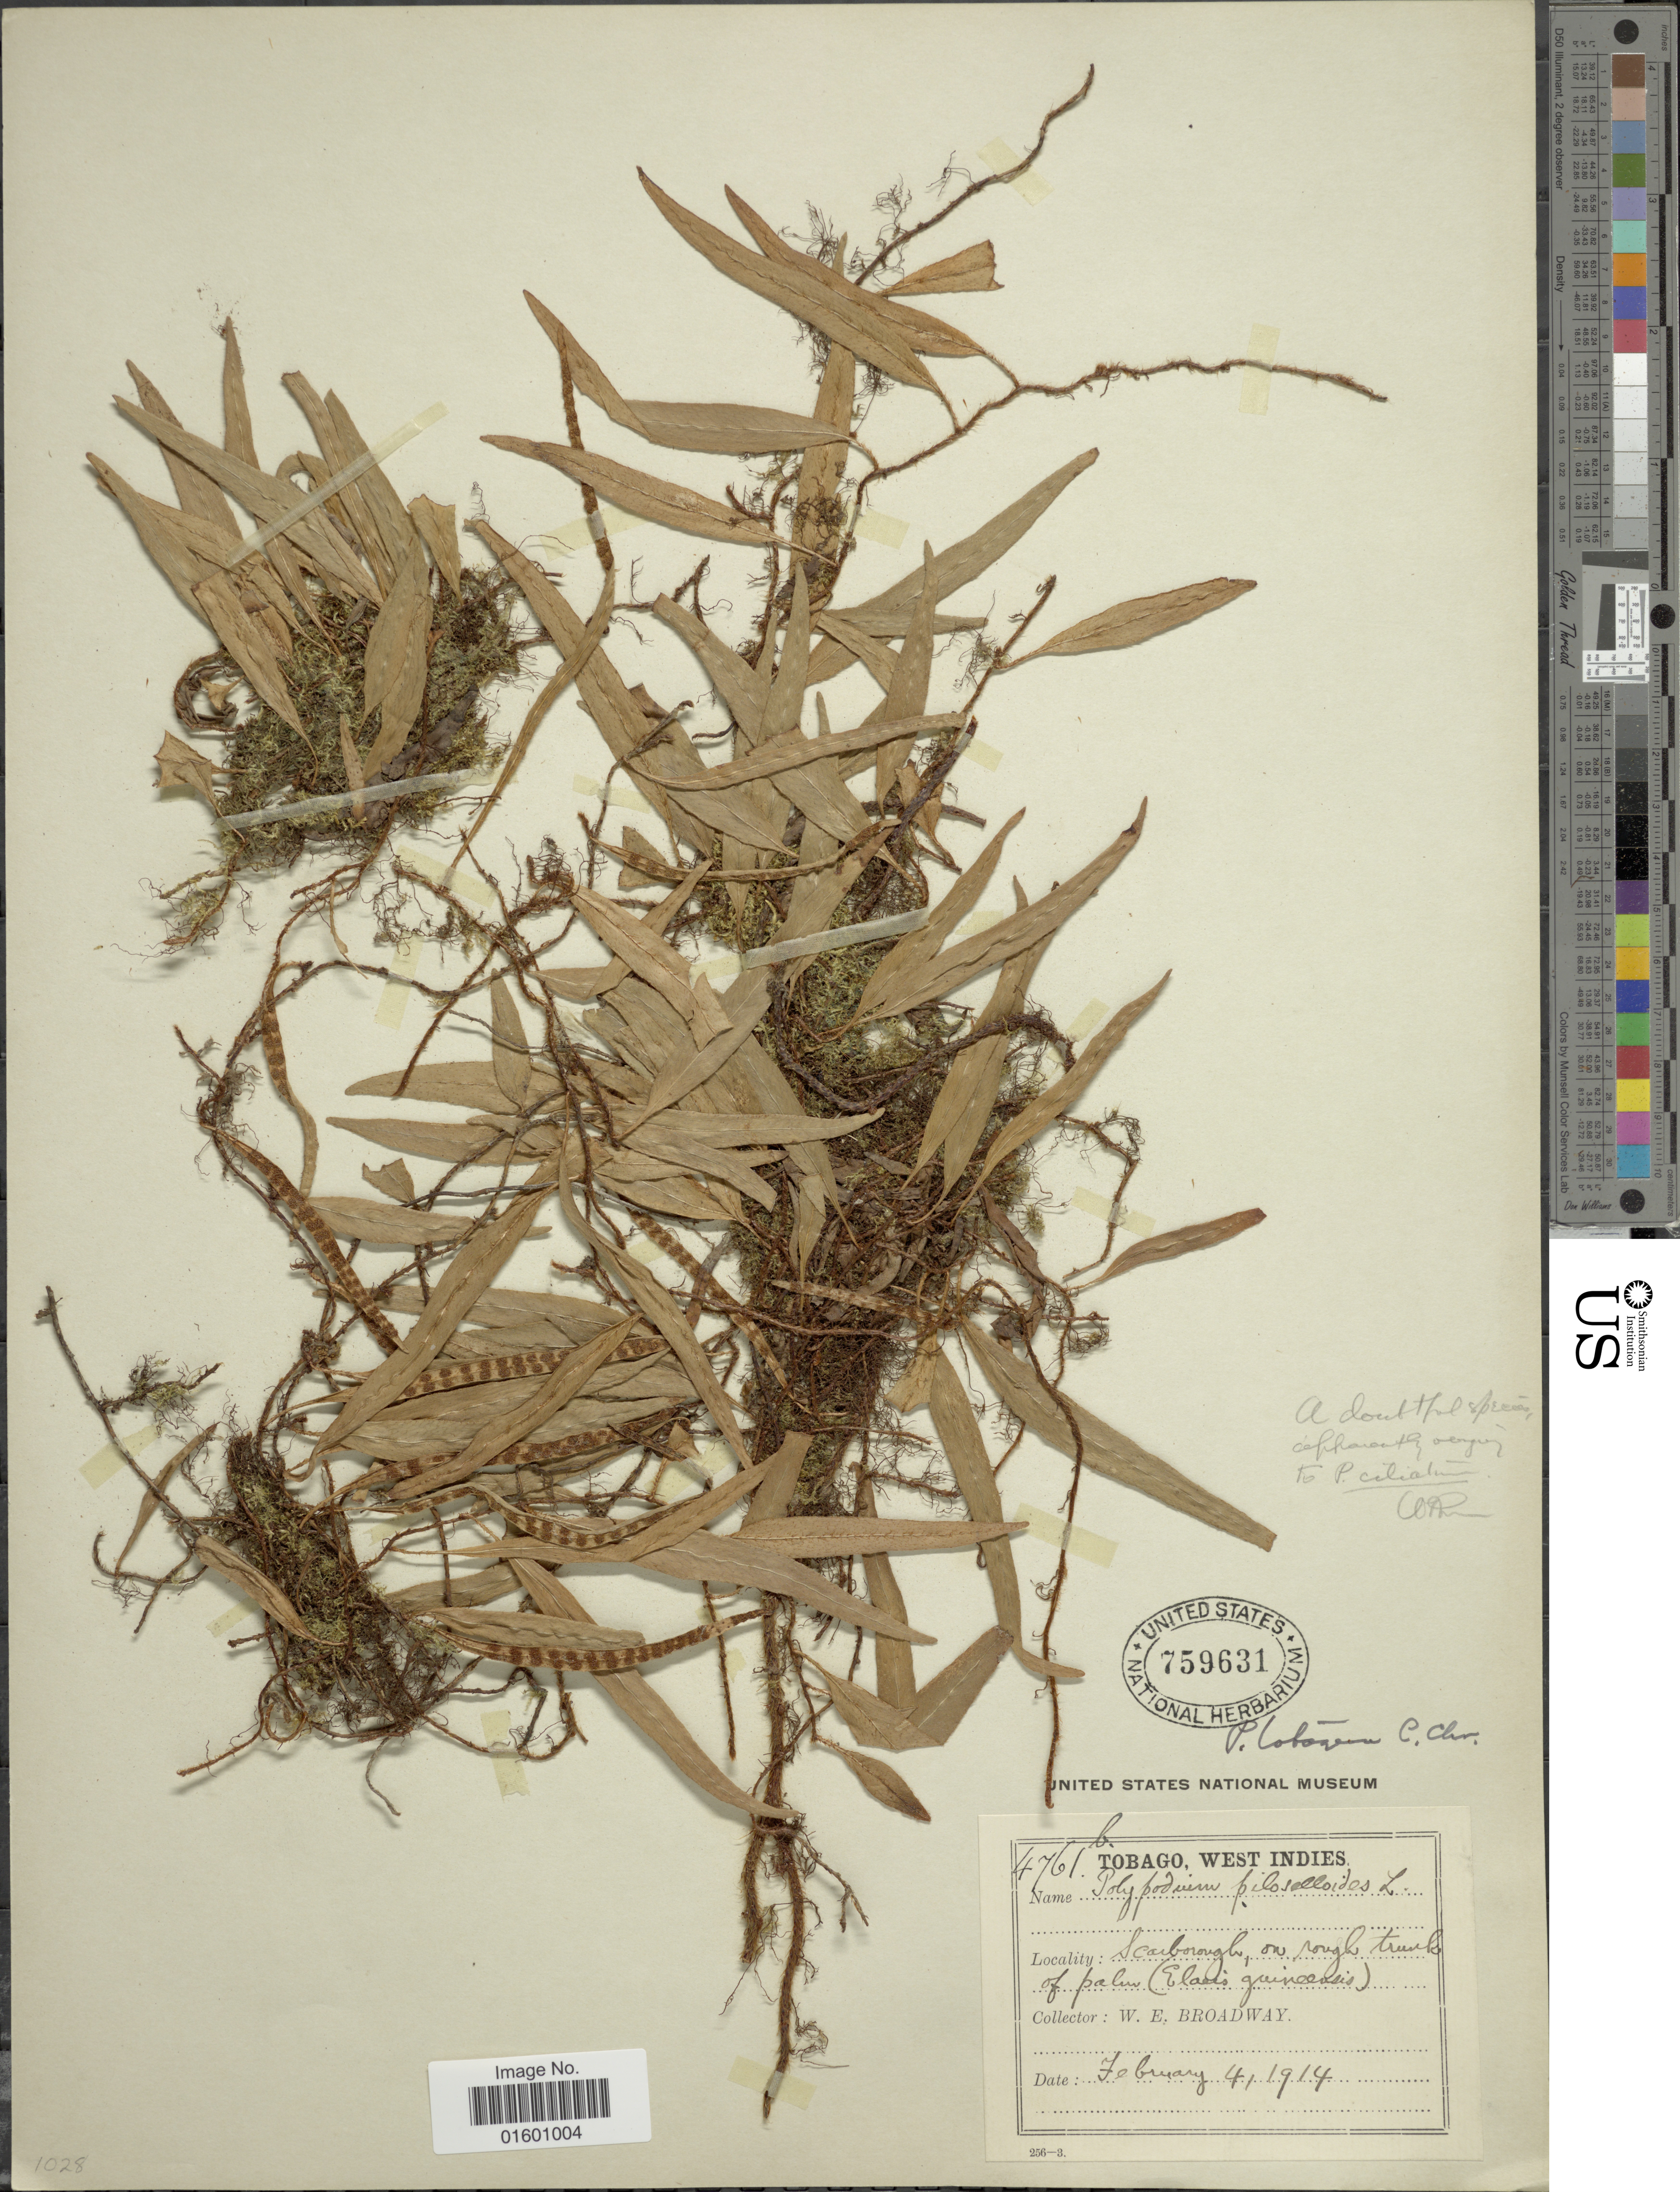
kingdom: Plantae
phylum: Tracheophyta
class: Polypodiopsida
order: Polypodiales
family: Polypodiaceae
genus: Microgramma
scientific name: Microgramma tobagensis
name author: (C. Chr.) C.D. Adams & Baksh-Com.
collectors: W. E. Broadway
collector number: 4761b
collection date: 1914-02-04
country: Trinidad and Tobago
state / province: Tobago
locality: Scarborough, on rough trunk of palm (Elais guineausis).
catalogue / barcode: US 759631